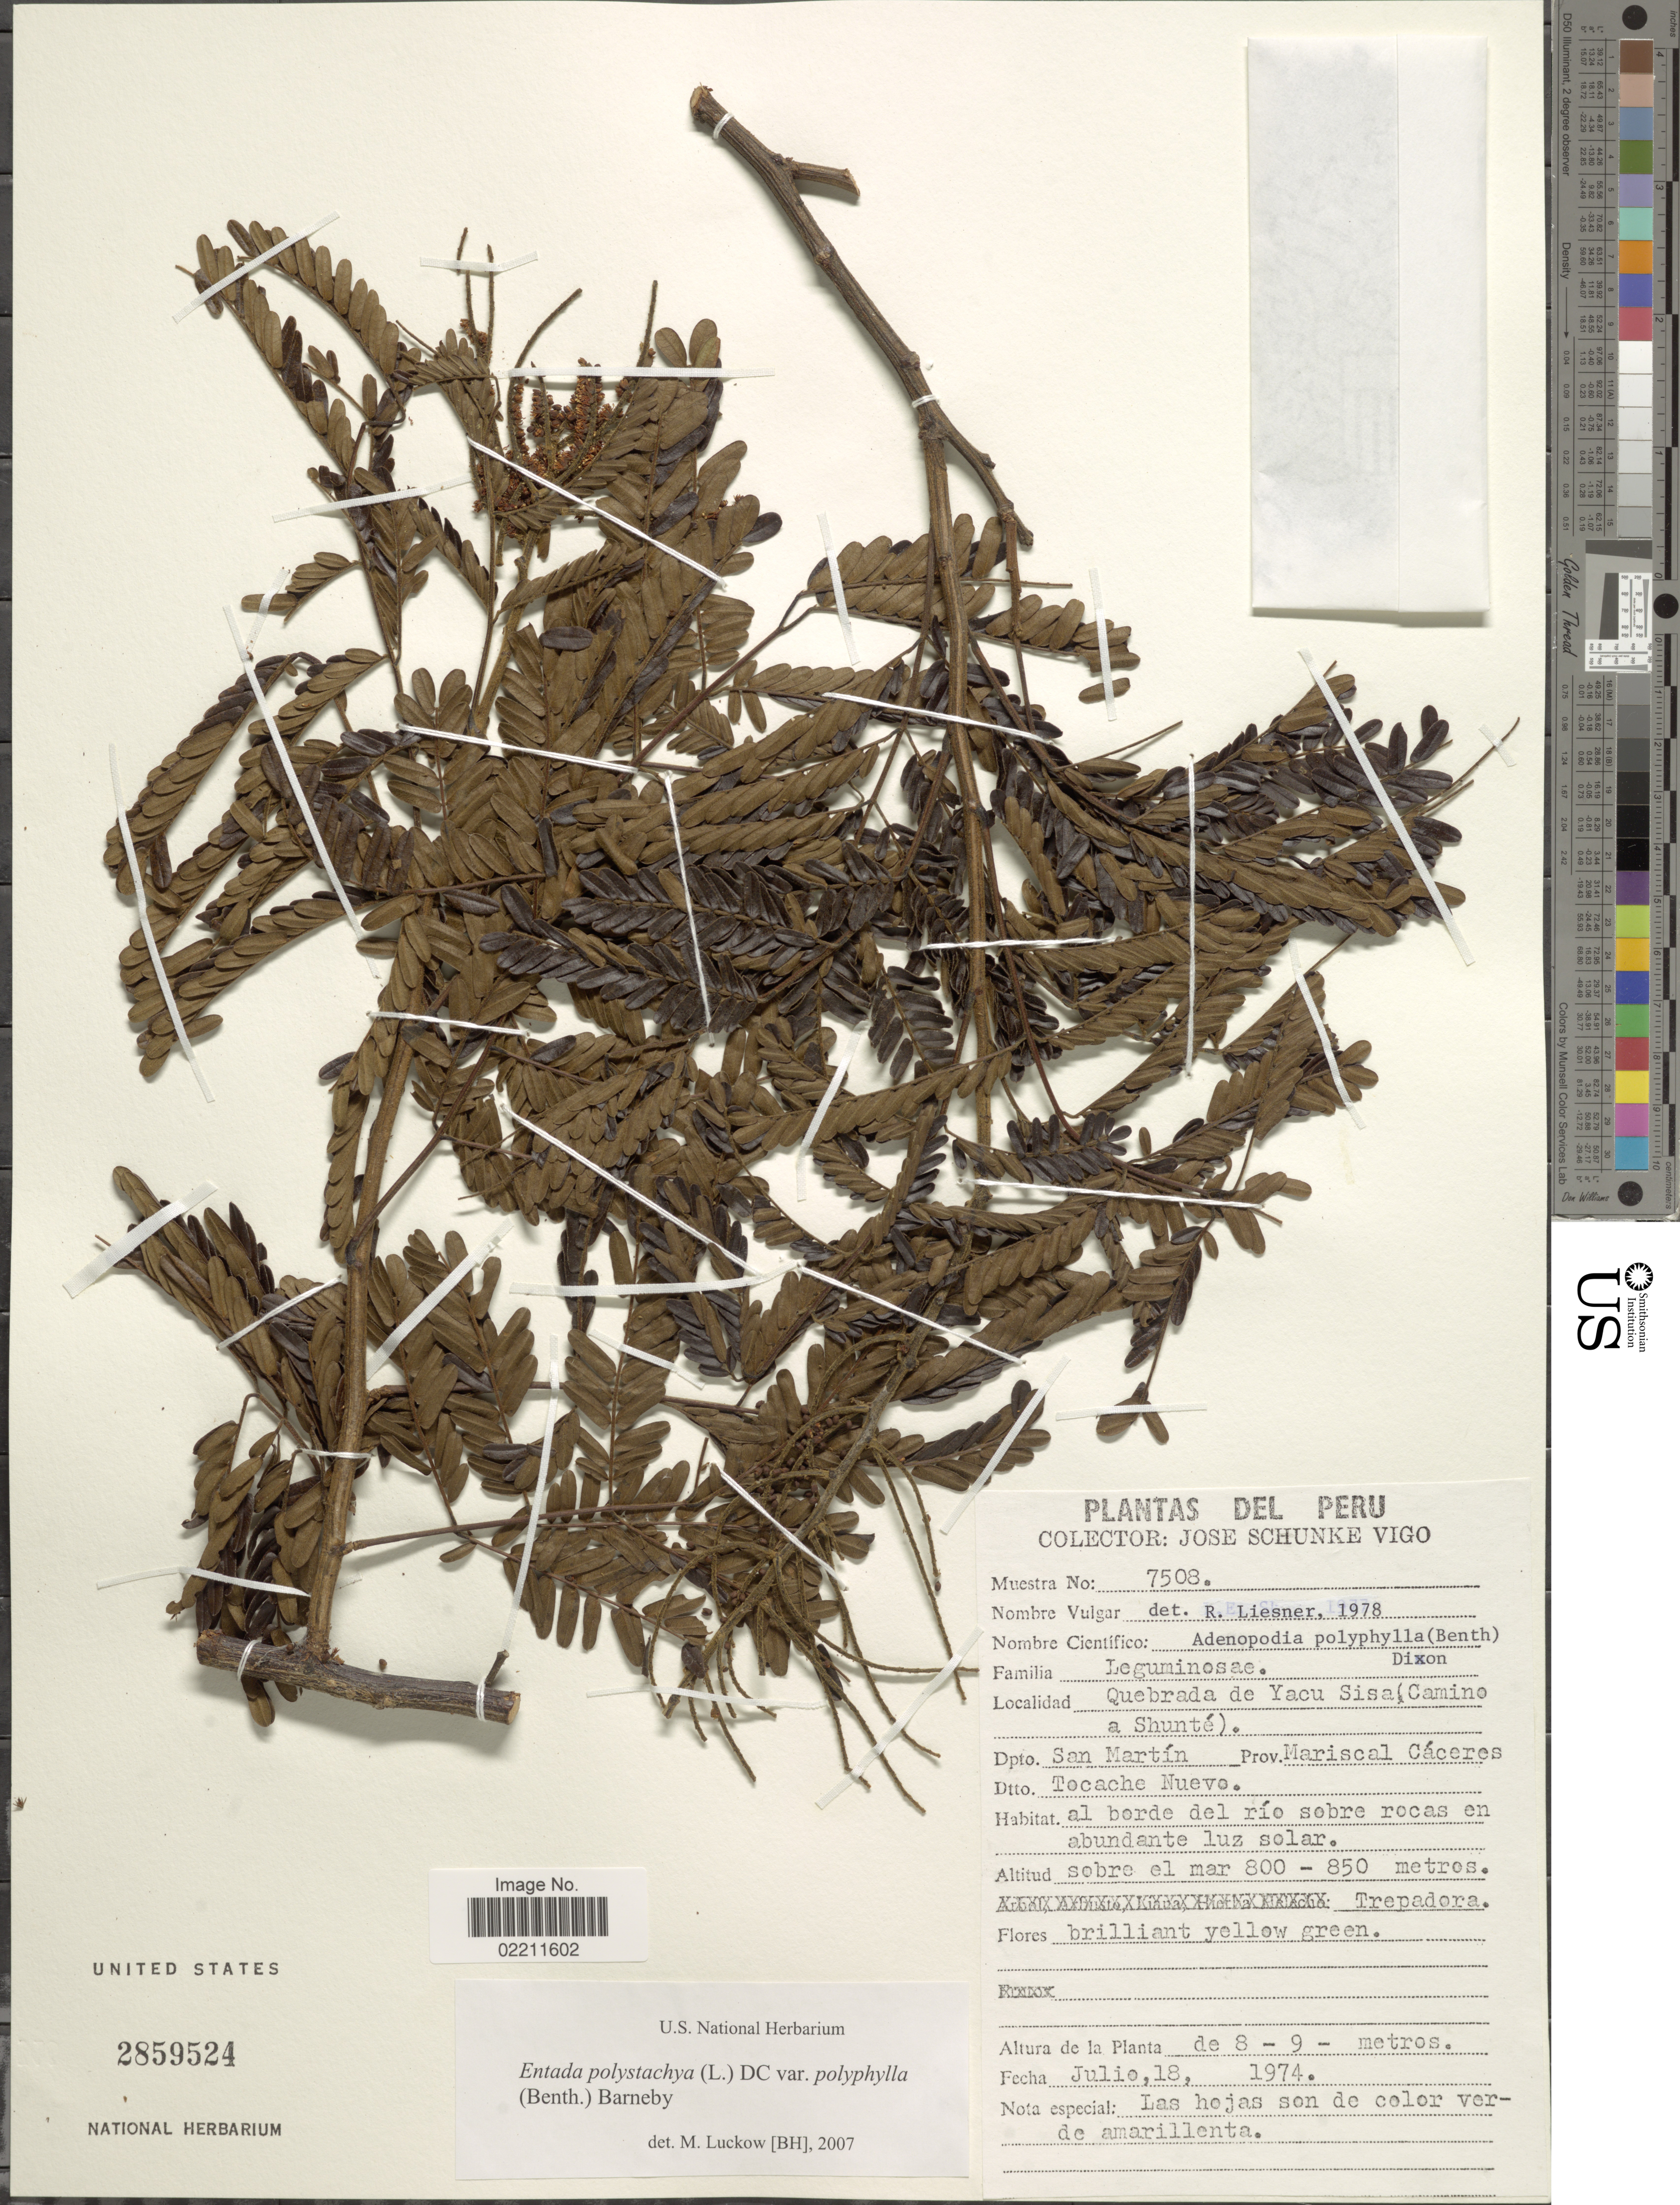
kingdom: Plantae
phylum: Tracheophyta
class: Magnoliopsida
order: Fabales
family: Fabaceae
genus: Entada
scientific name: Entada polystachya var. polyphylla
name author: (Benth.) Barneby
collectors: J. Schunke Vigo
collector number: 7508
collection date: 1974-07-18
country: Peru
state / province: San Martín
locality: Quebrada de Yacu Sisa (Camino a Shunte), Dtto. Tocache Nuevo, Prov. Mariscal Cáceres, Dpto. San Martín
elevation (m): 800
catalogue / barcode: US 2859524